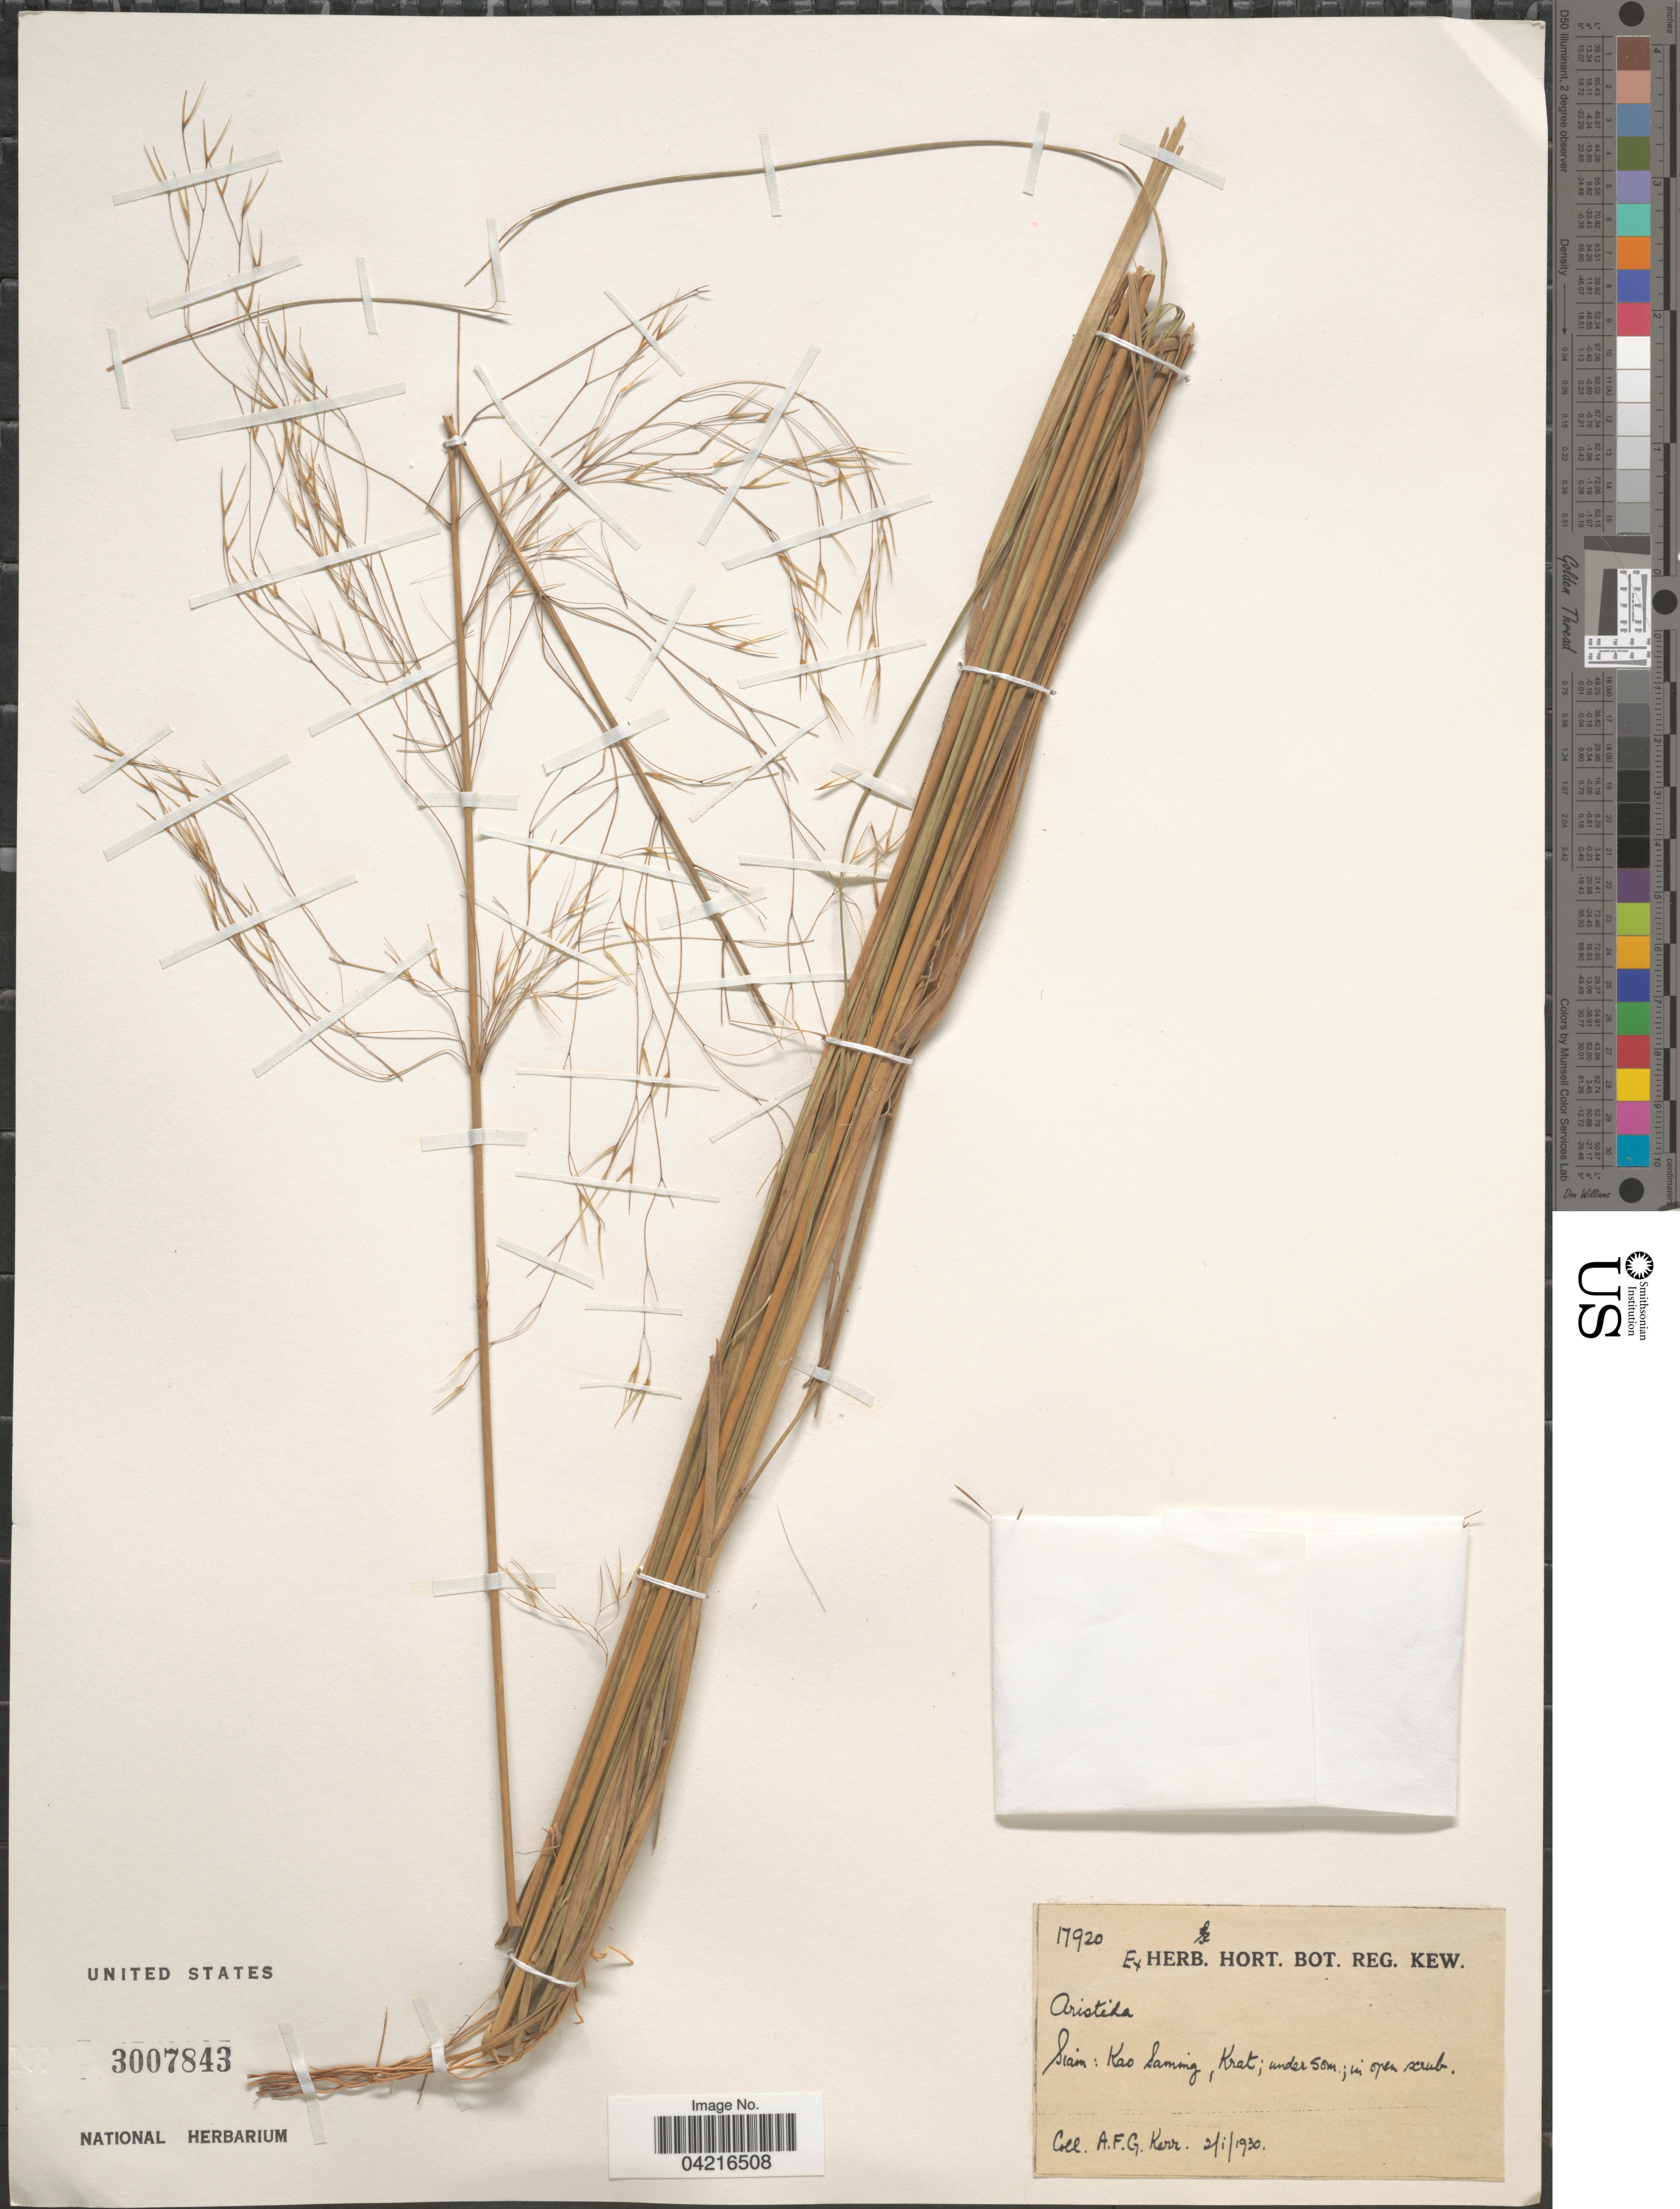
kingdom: Plantae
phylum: Tracheophyta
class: Liliopsida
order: Poales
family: Poaceae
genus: Aristida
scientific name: Aristida sp.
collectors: A. F. G. Kerr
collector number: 17920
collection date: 1930-01-02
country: Thailand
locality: Siam: Kao Sanning, Krat.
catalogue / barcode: US 3007843